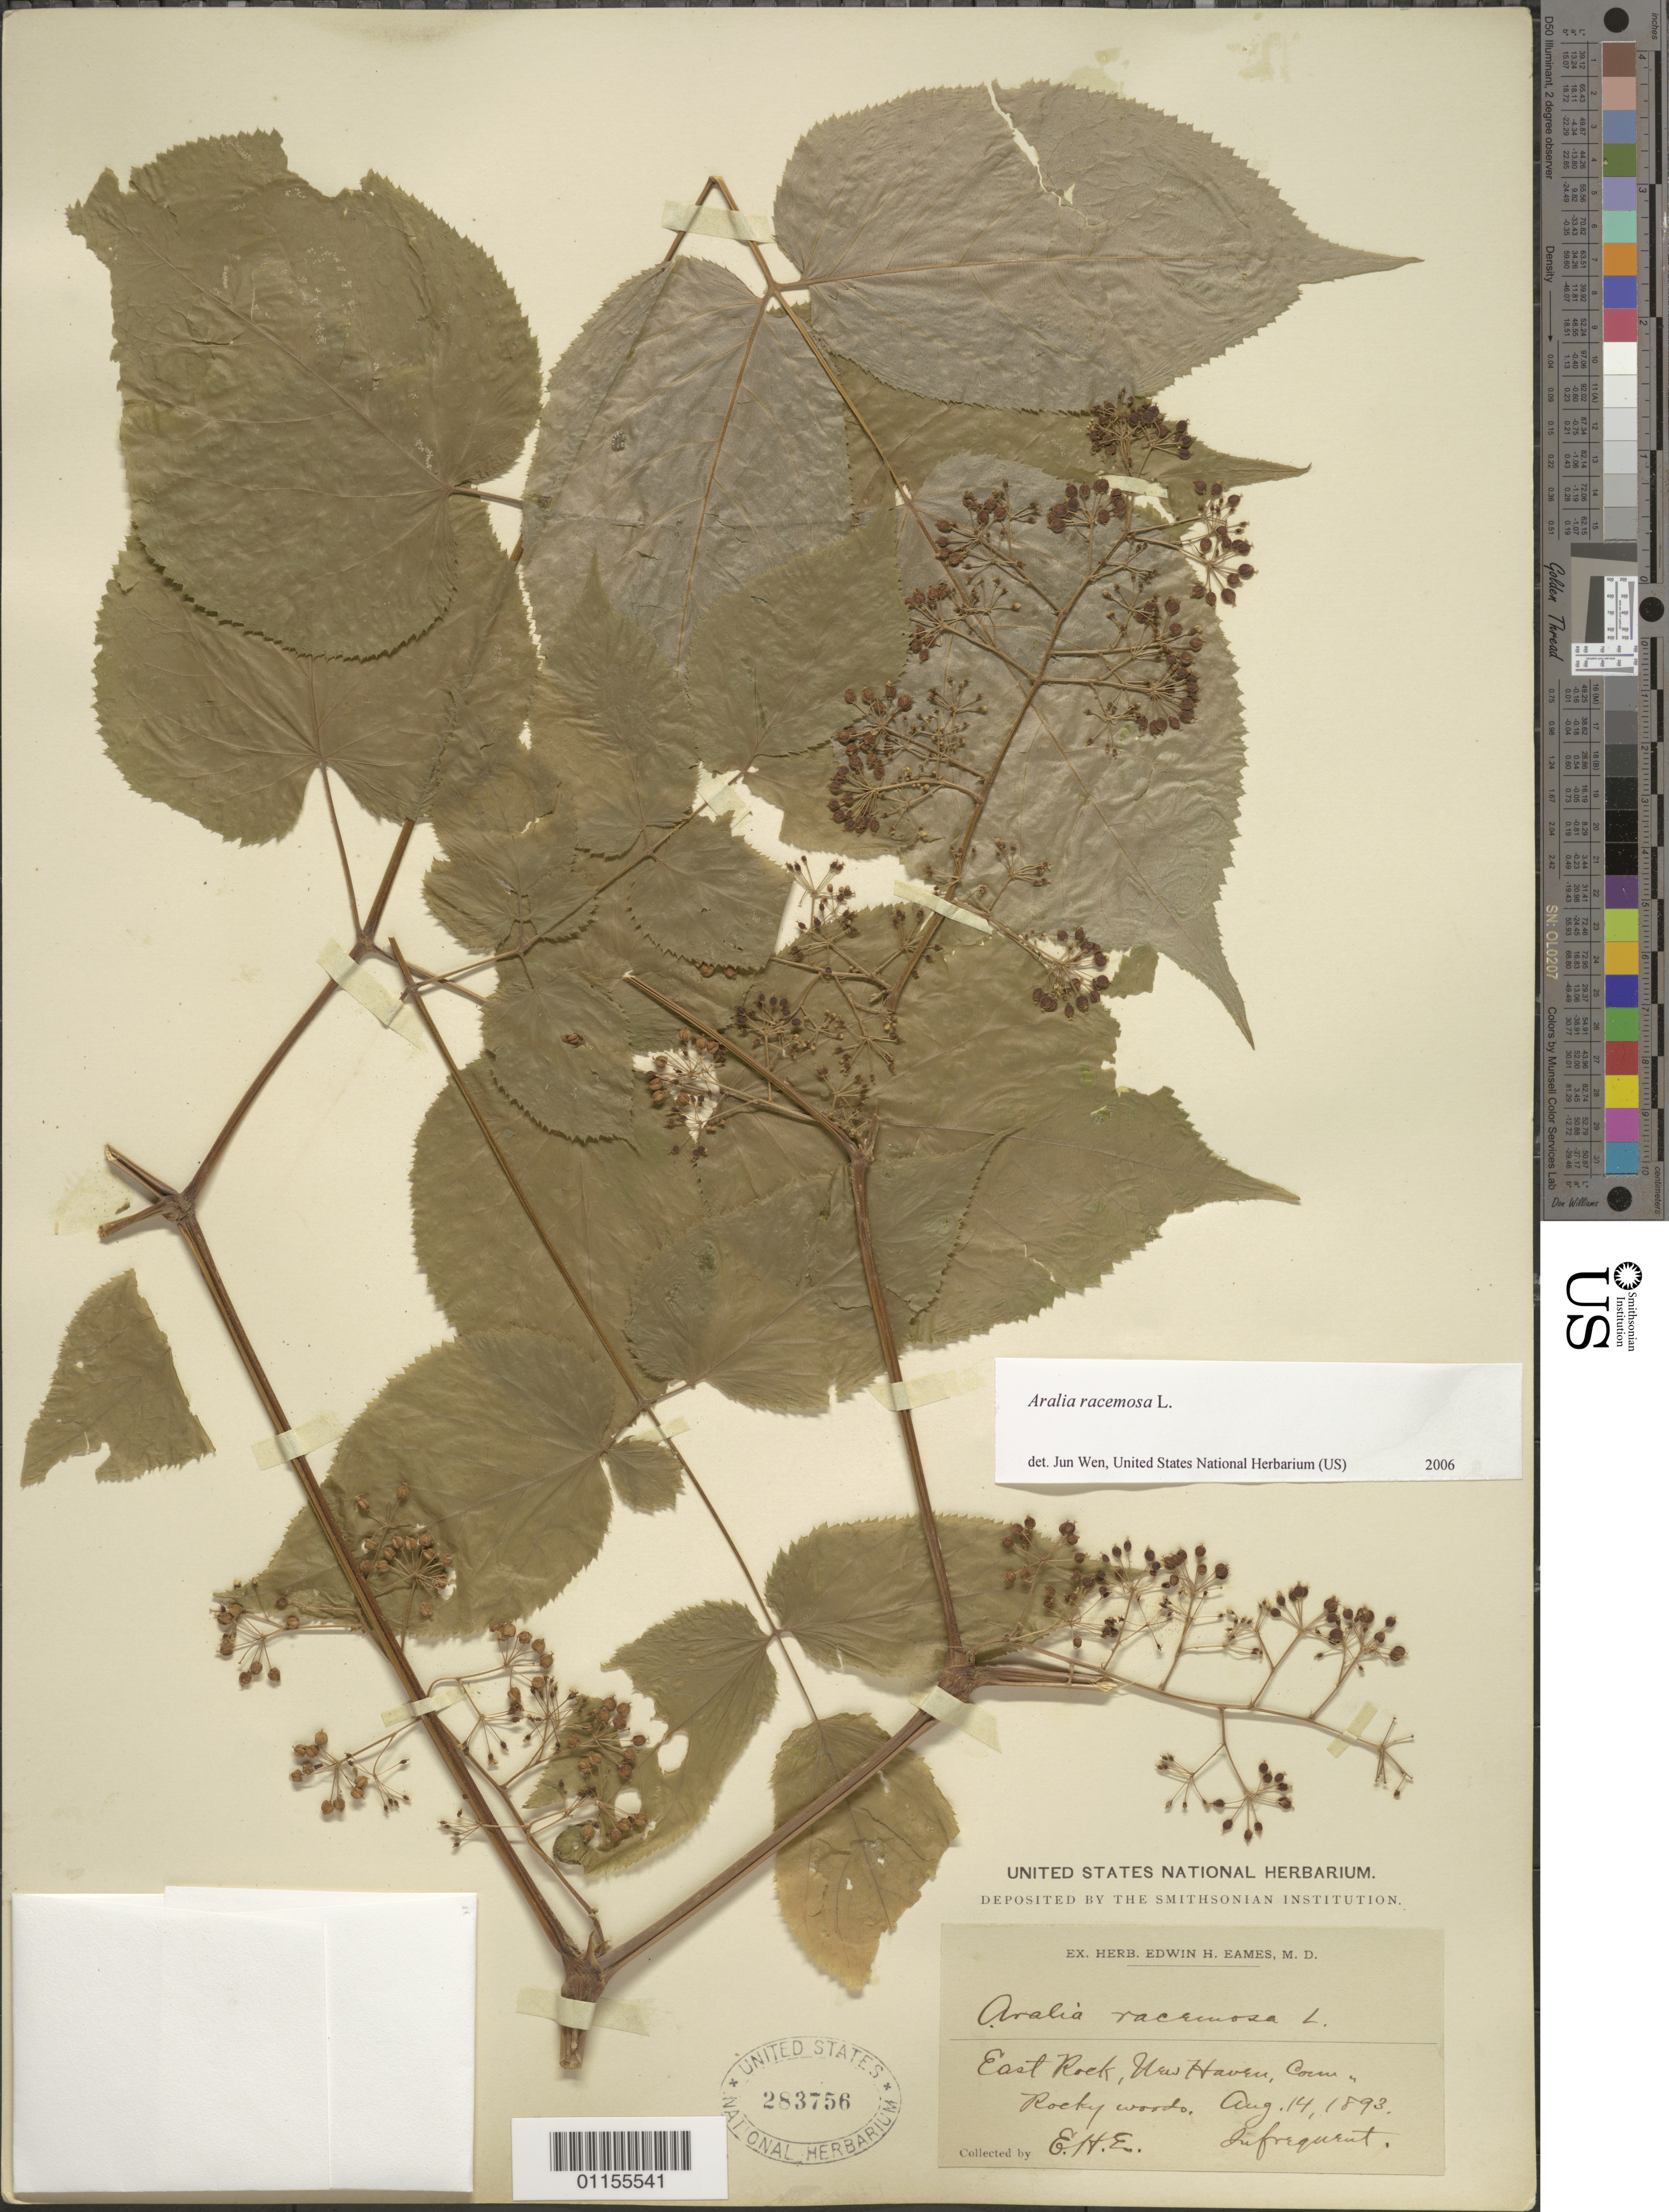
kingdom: Plantae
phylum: Tracheophyta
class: Magnoliopsida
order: Apiales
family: Araliaceae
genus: Aralia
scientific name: Aralia racemosa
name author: L.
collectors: E. H. Eames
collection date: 1893-08-14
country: United States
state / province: Connecticut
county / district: New Haven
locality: East Rock.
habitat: Rocky woods.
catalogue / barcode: US 283756